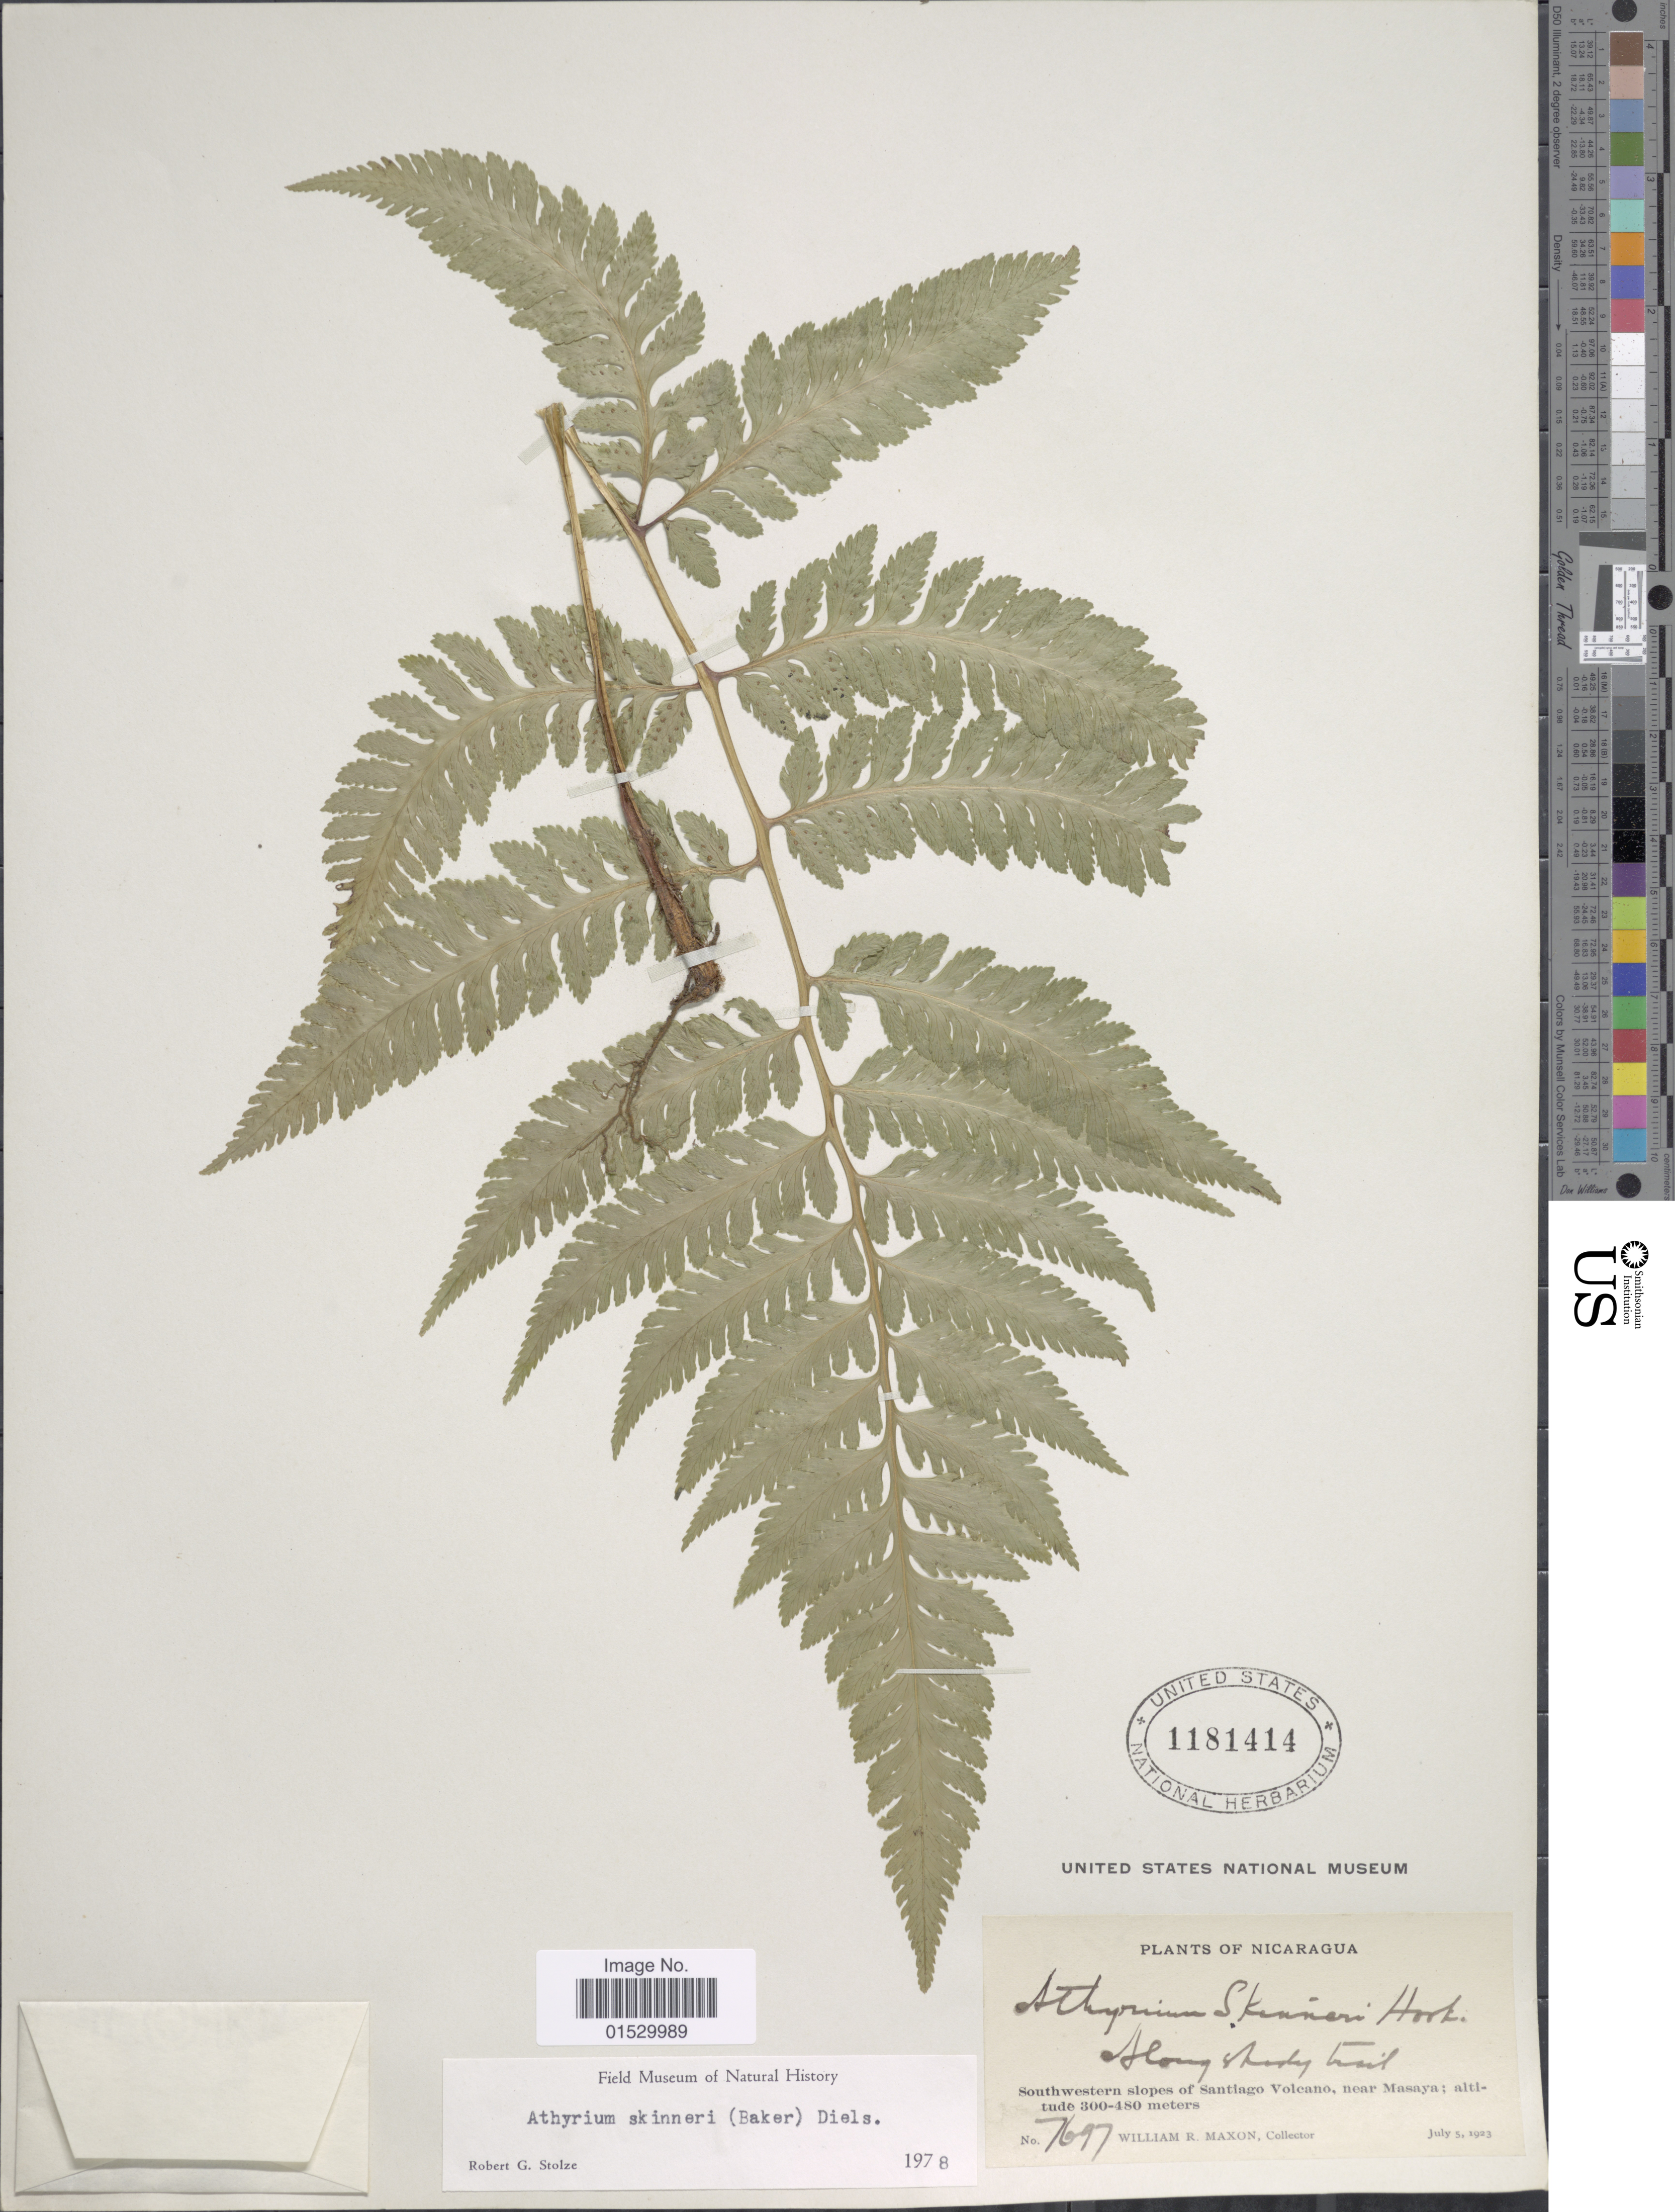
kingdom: Plantae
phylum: Tracheophyta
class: Polypodiopsida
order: Polypodiales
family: Athyriaceae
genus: Athyrium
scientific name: Athyrium skinneri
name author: (Baker) Diels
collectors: W. R. Maxon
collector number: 7697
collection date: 1923-07-05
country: Nicaragua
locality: Southwestern slopes of Santiago Volcano, near Masaya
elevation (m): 300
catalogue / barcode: US 1181414